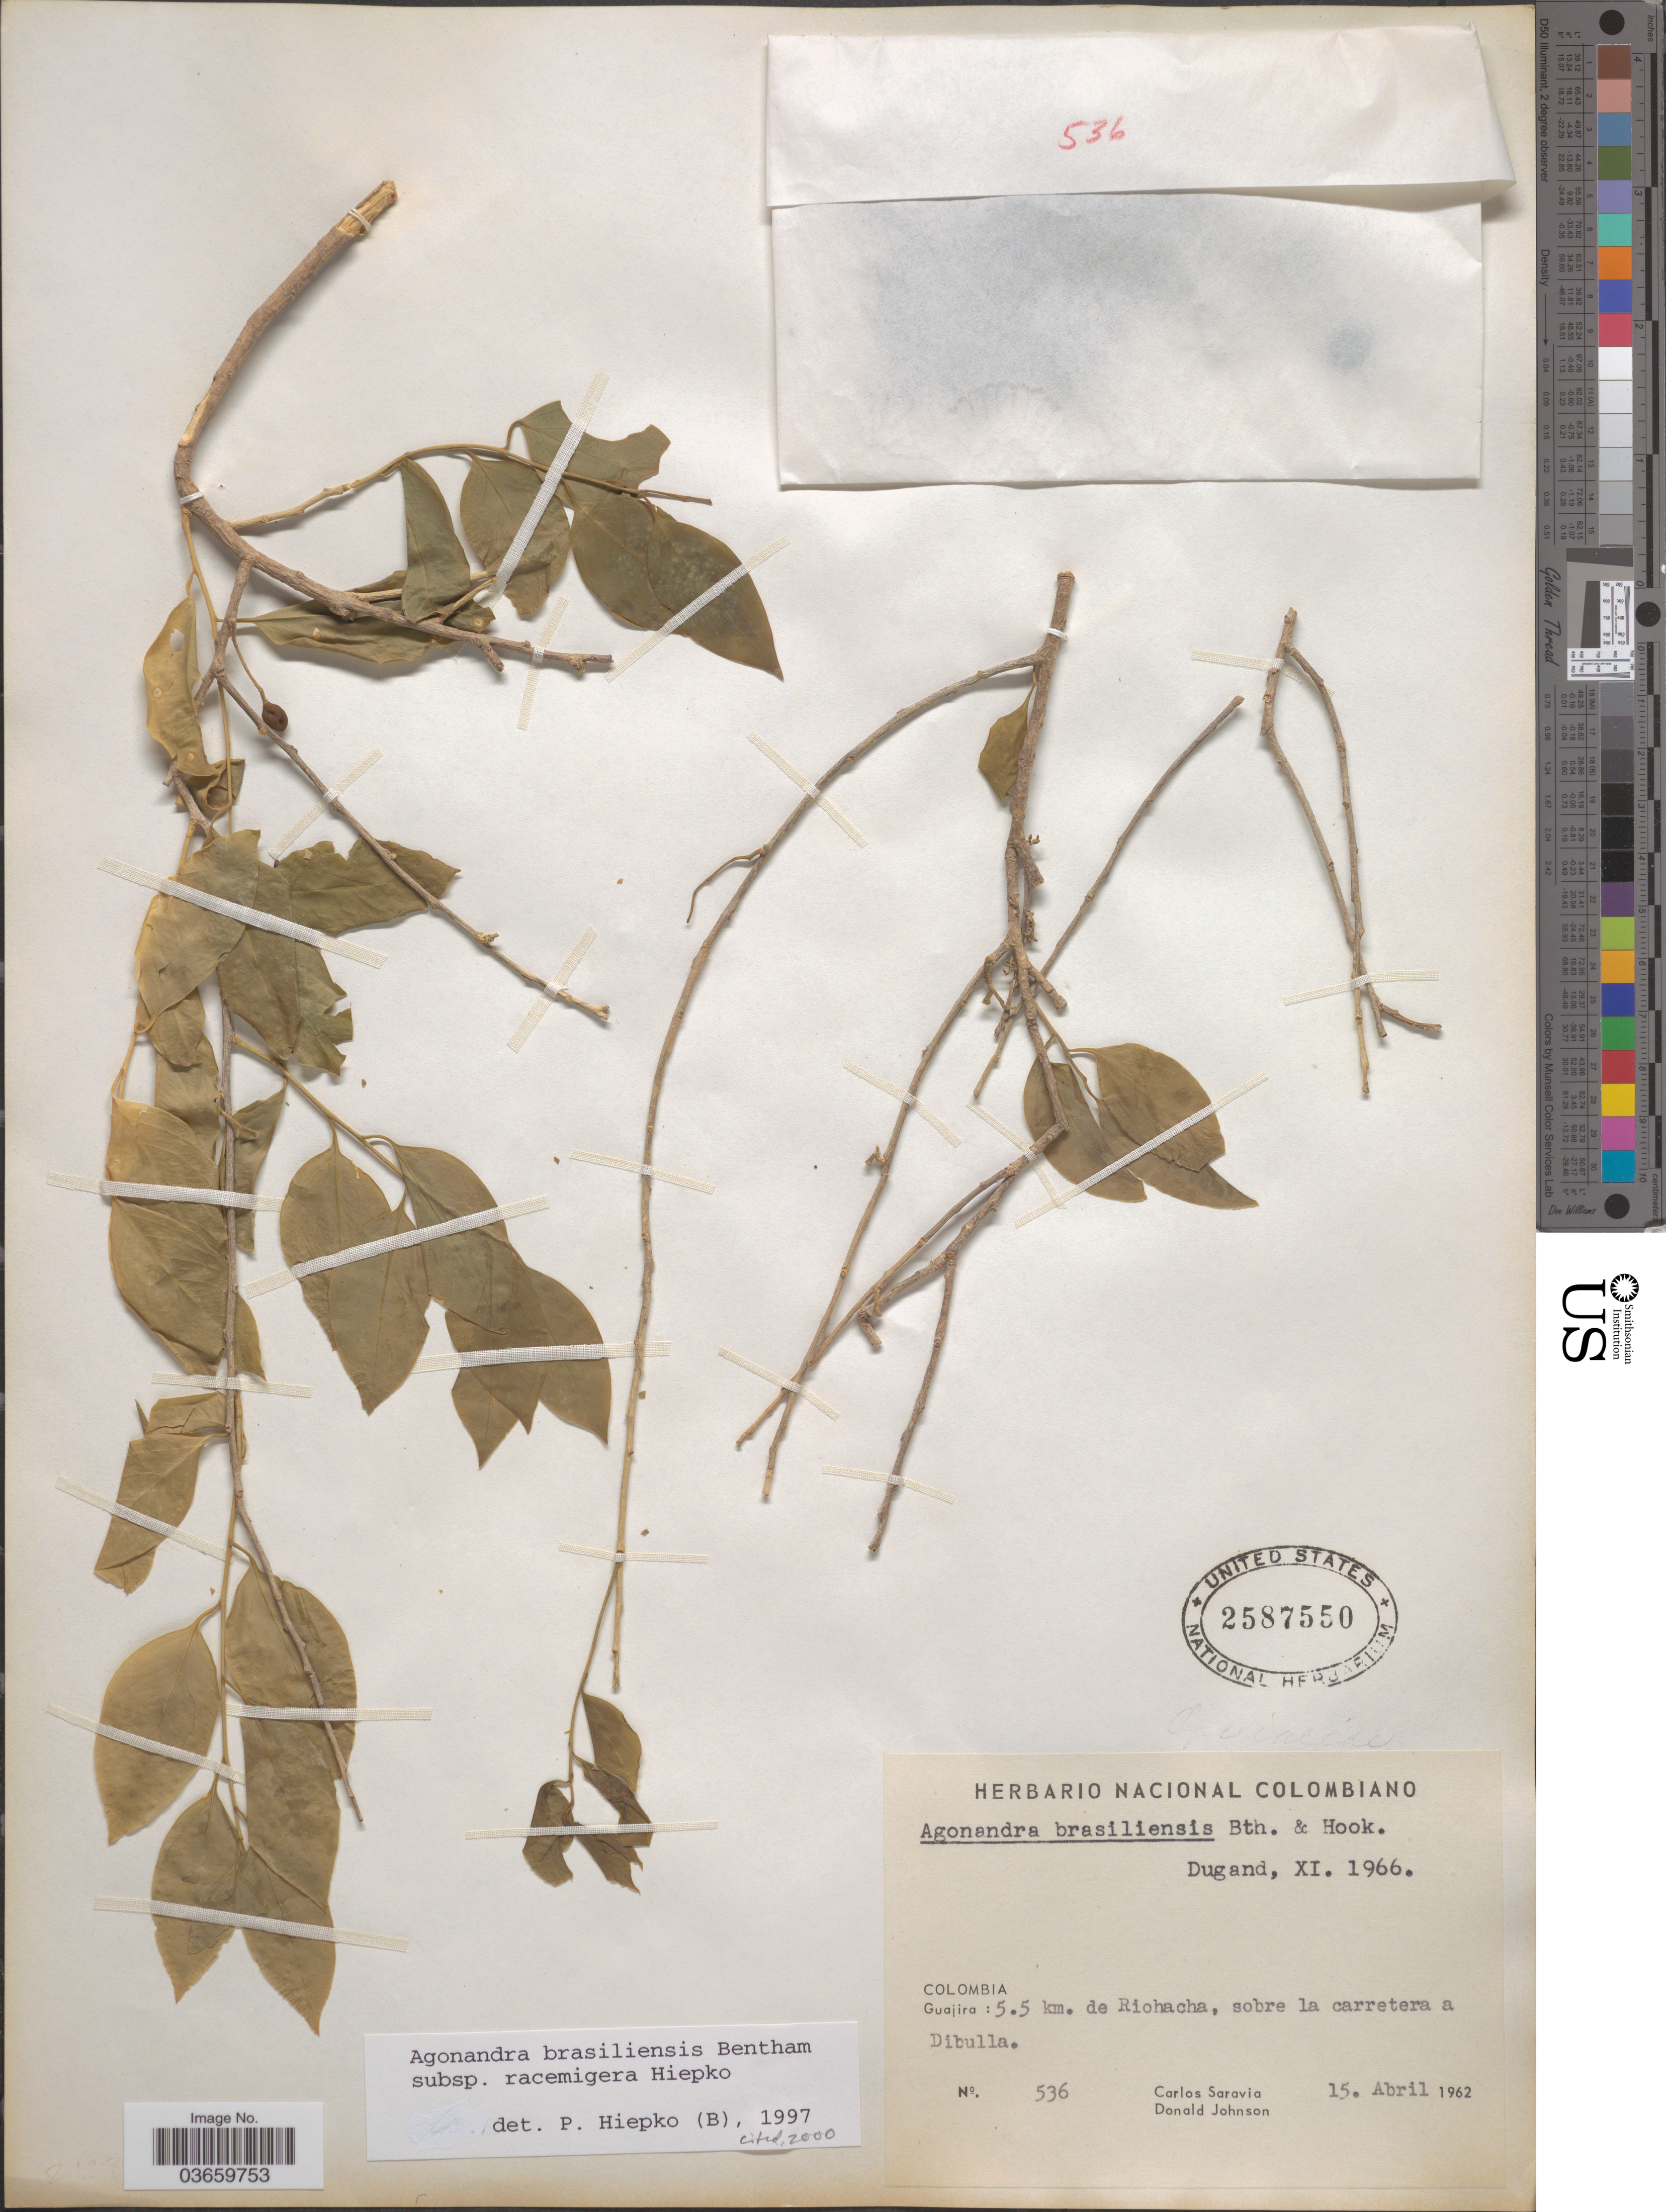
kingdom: Plantae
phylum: Tracheophyta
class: Magnoliopsida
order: Santalales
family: Opiliaceae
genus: Agonandra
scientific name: Agonandra brasiliensis subsp. racemigera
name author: Hiepko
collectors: C. Saravia & D. Johnson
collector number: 536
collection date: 1962-04-15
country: Colombia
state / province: La Guajira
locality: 5.5 km. de Riohacha, sobre la carretera a Dibulla.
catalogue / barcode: US 2587550